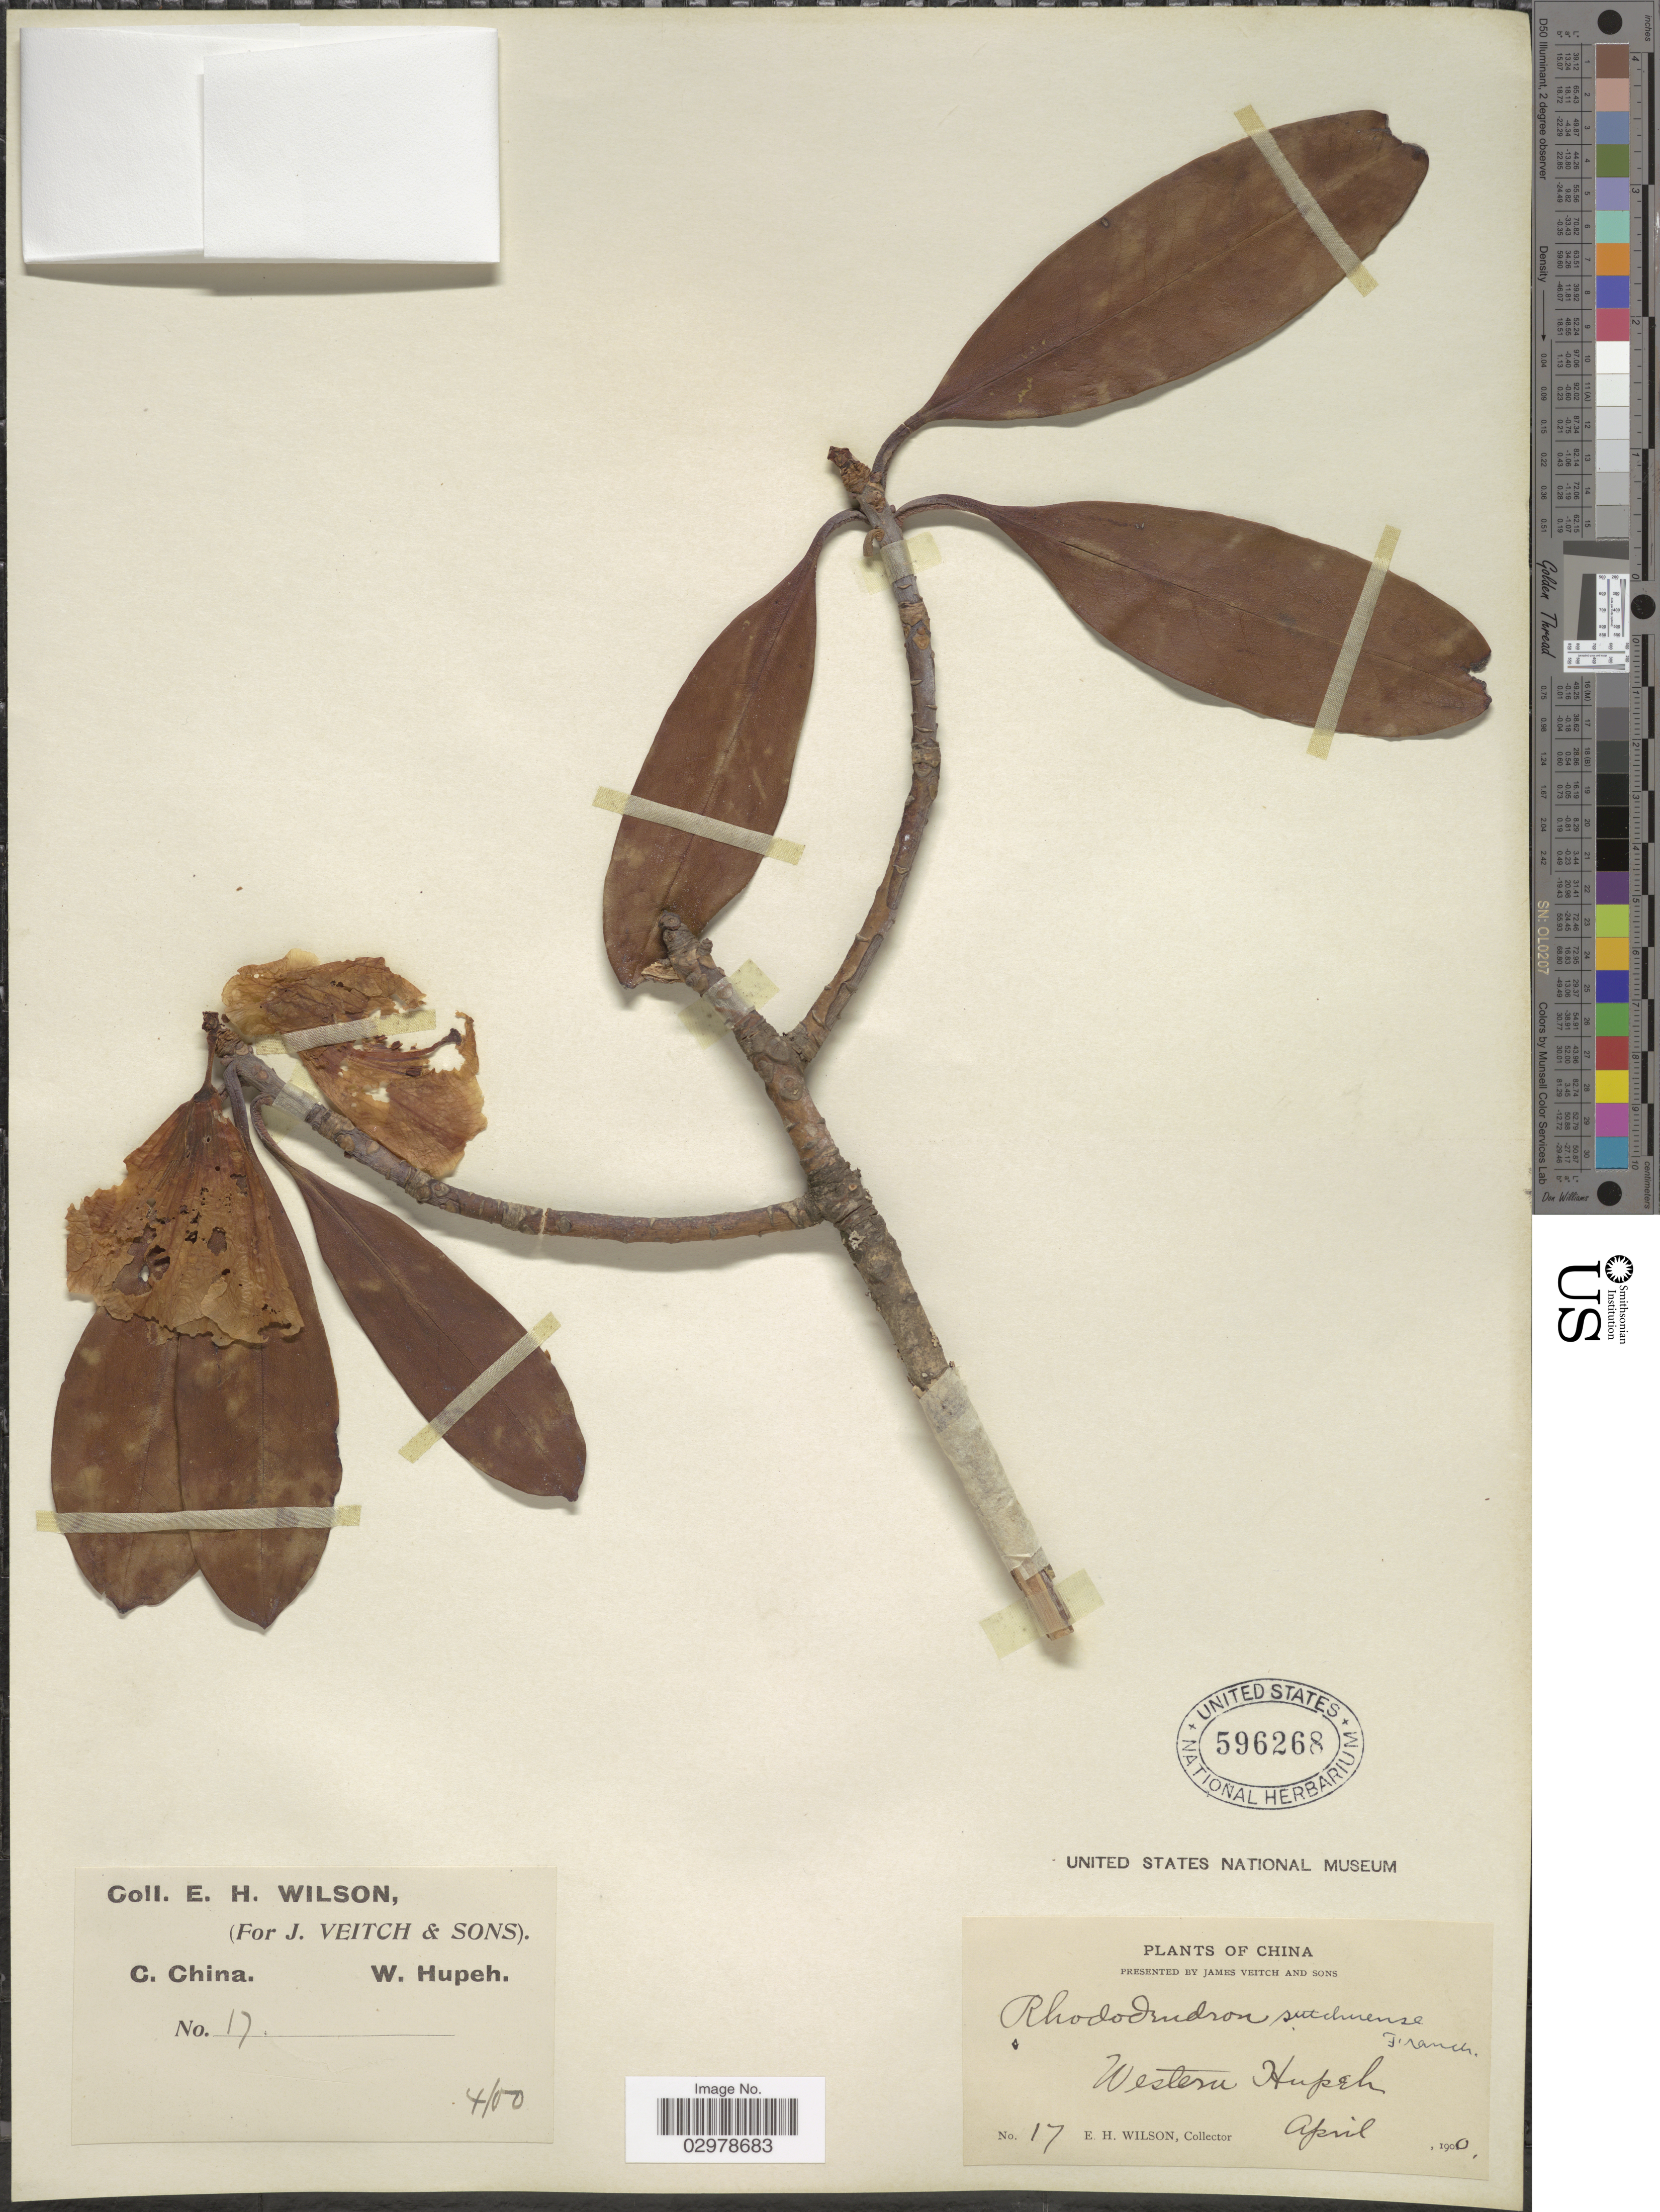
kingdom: Plantae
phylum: Tracheophyta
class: Magnoliopsida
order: Ericales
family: Ericaceae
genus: Rhododendron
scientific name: Rhododendron sutchuenense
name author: Franch.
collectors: E. Wilson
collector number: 17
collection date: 1900-04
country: China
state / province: Hubei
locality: C. China. Western Hupeh.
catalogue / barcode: US 596268